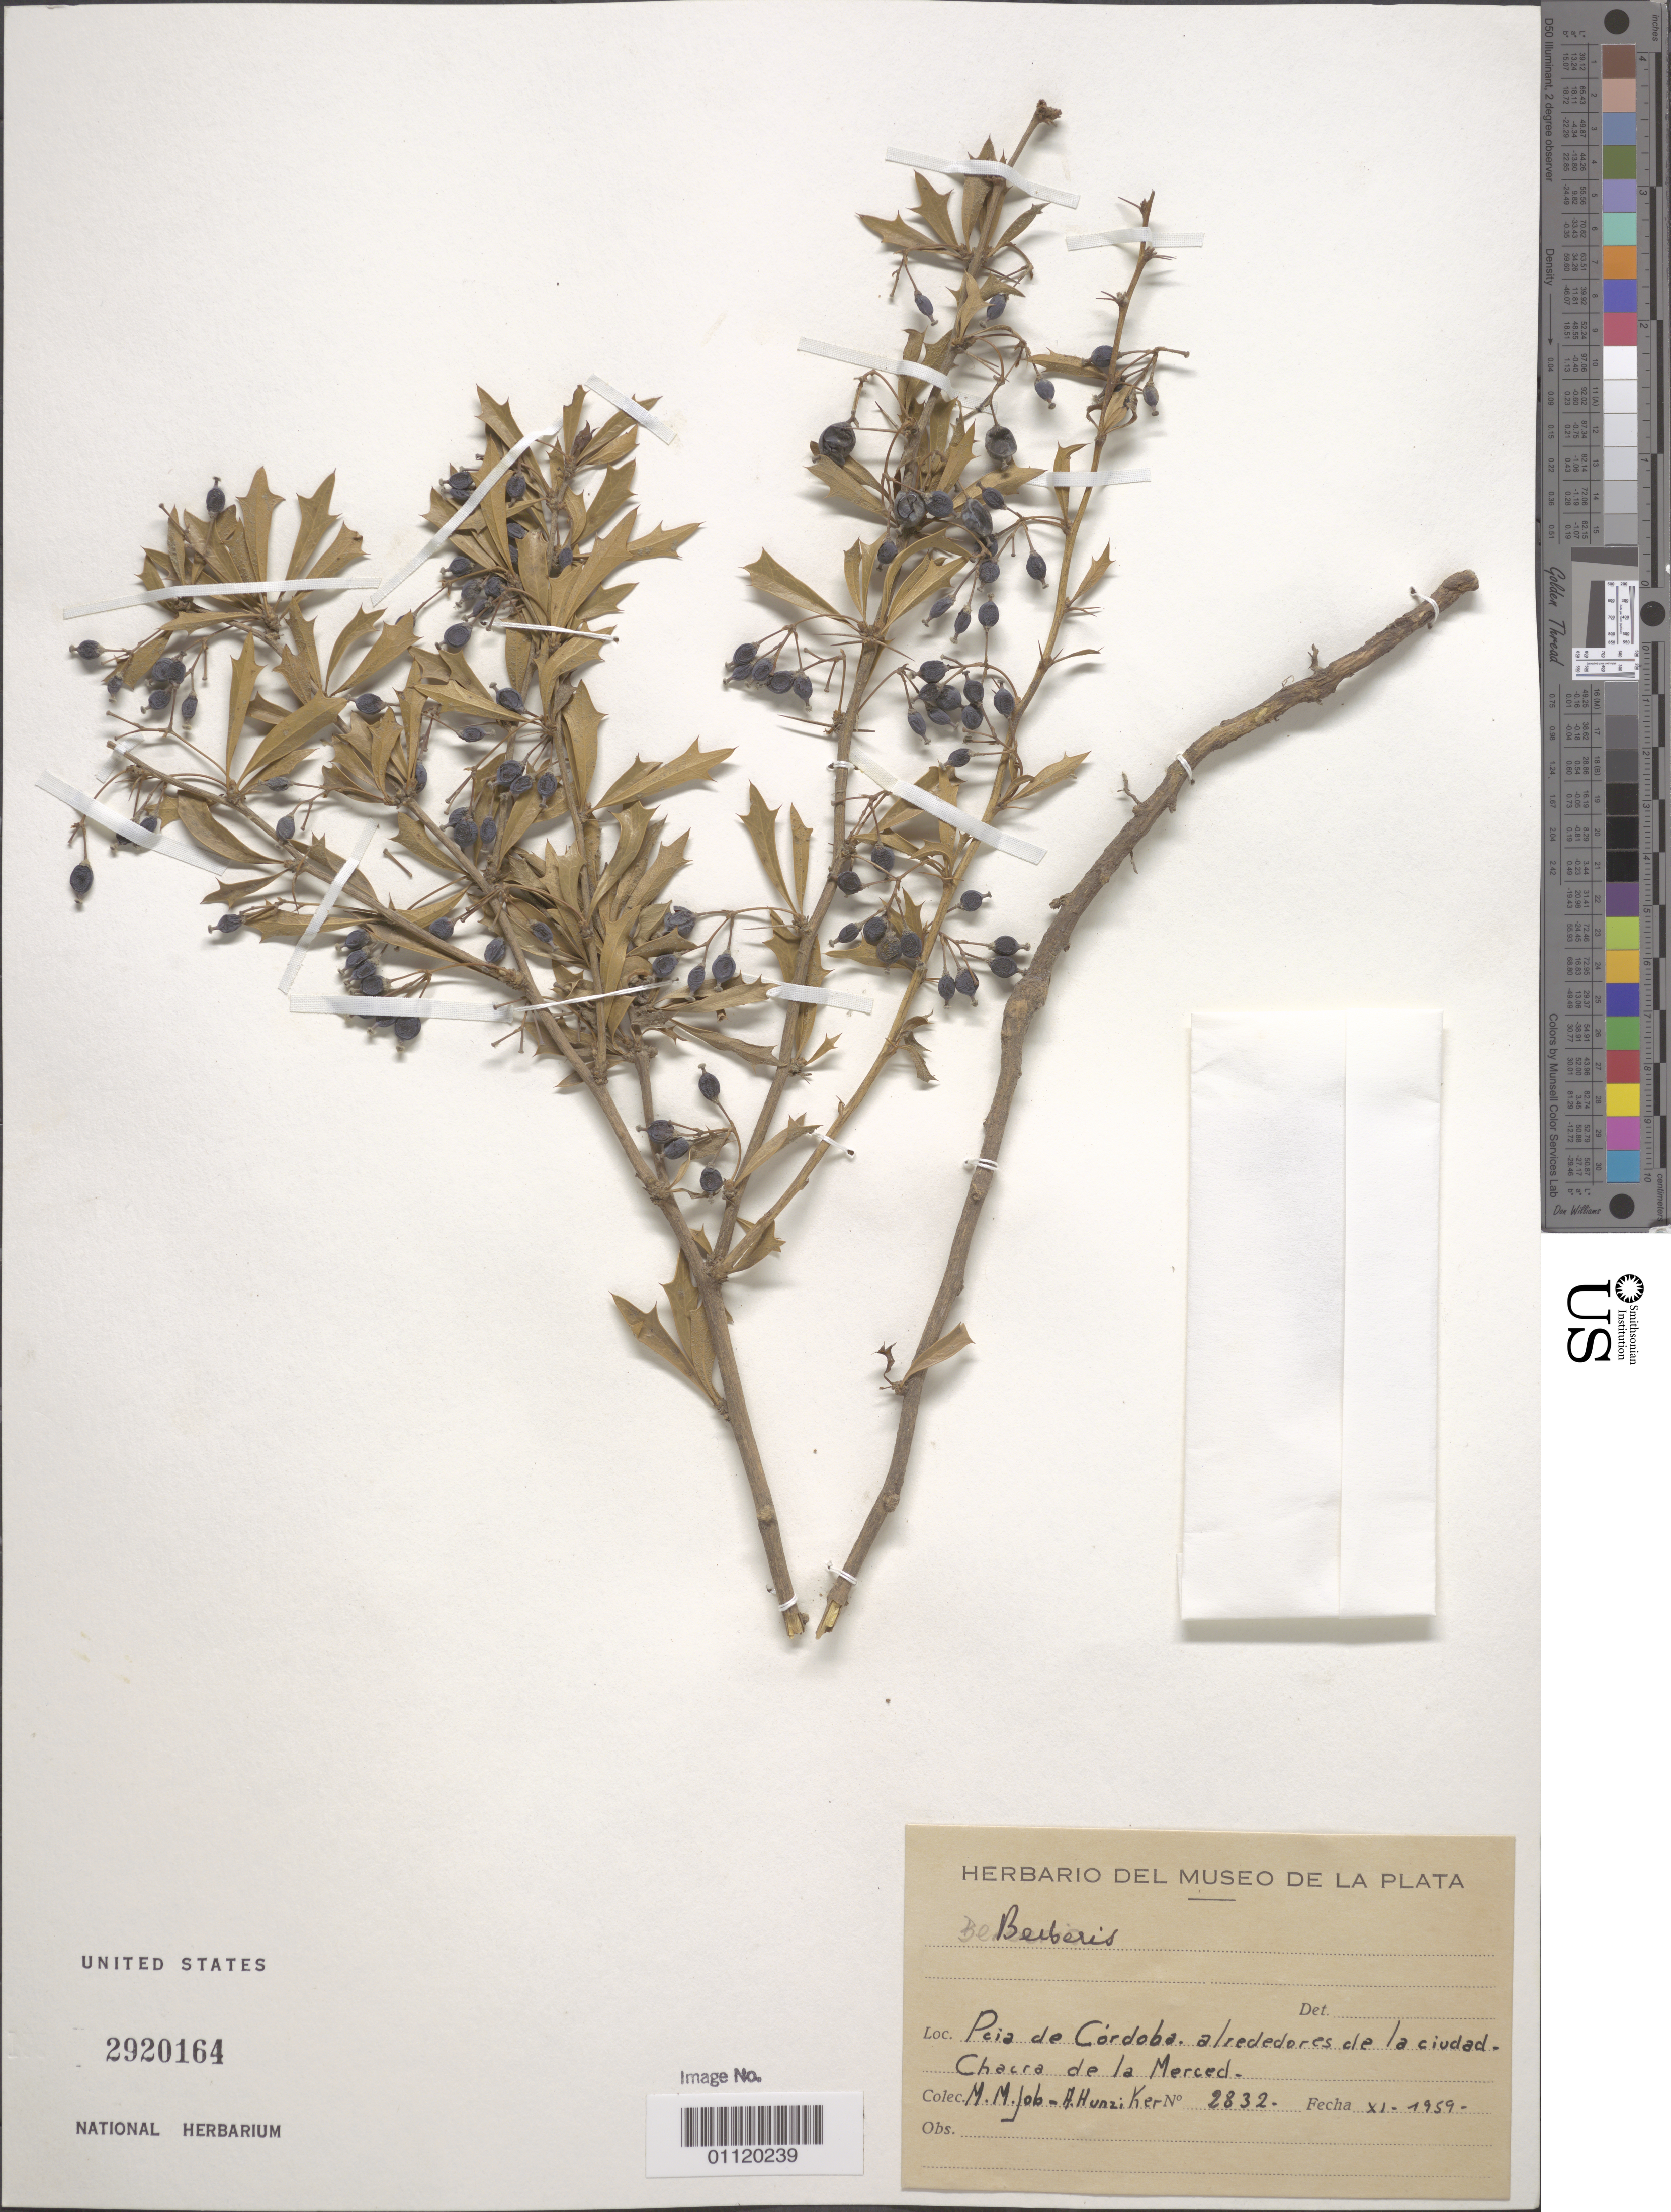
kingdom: Plantae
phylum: Tracheophyta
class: Magnoliopsida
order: Ranunculales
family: Berberidaceae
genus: Berberis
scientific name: Berberis sp.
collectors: M. Job & A. T. Hunziker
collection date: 1959-11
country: Argentina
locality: Peia of Cordoba, at the vicinity of the city. Chacra (farmhouse) de la Merced.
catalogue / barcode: US 2920164